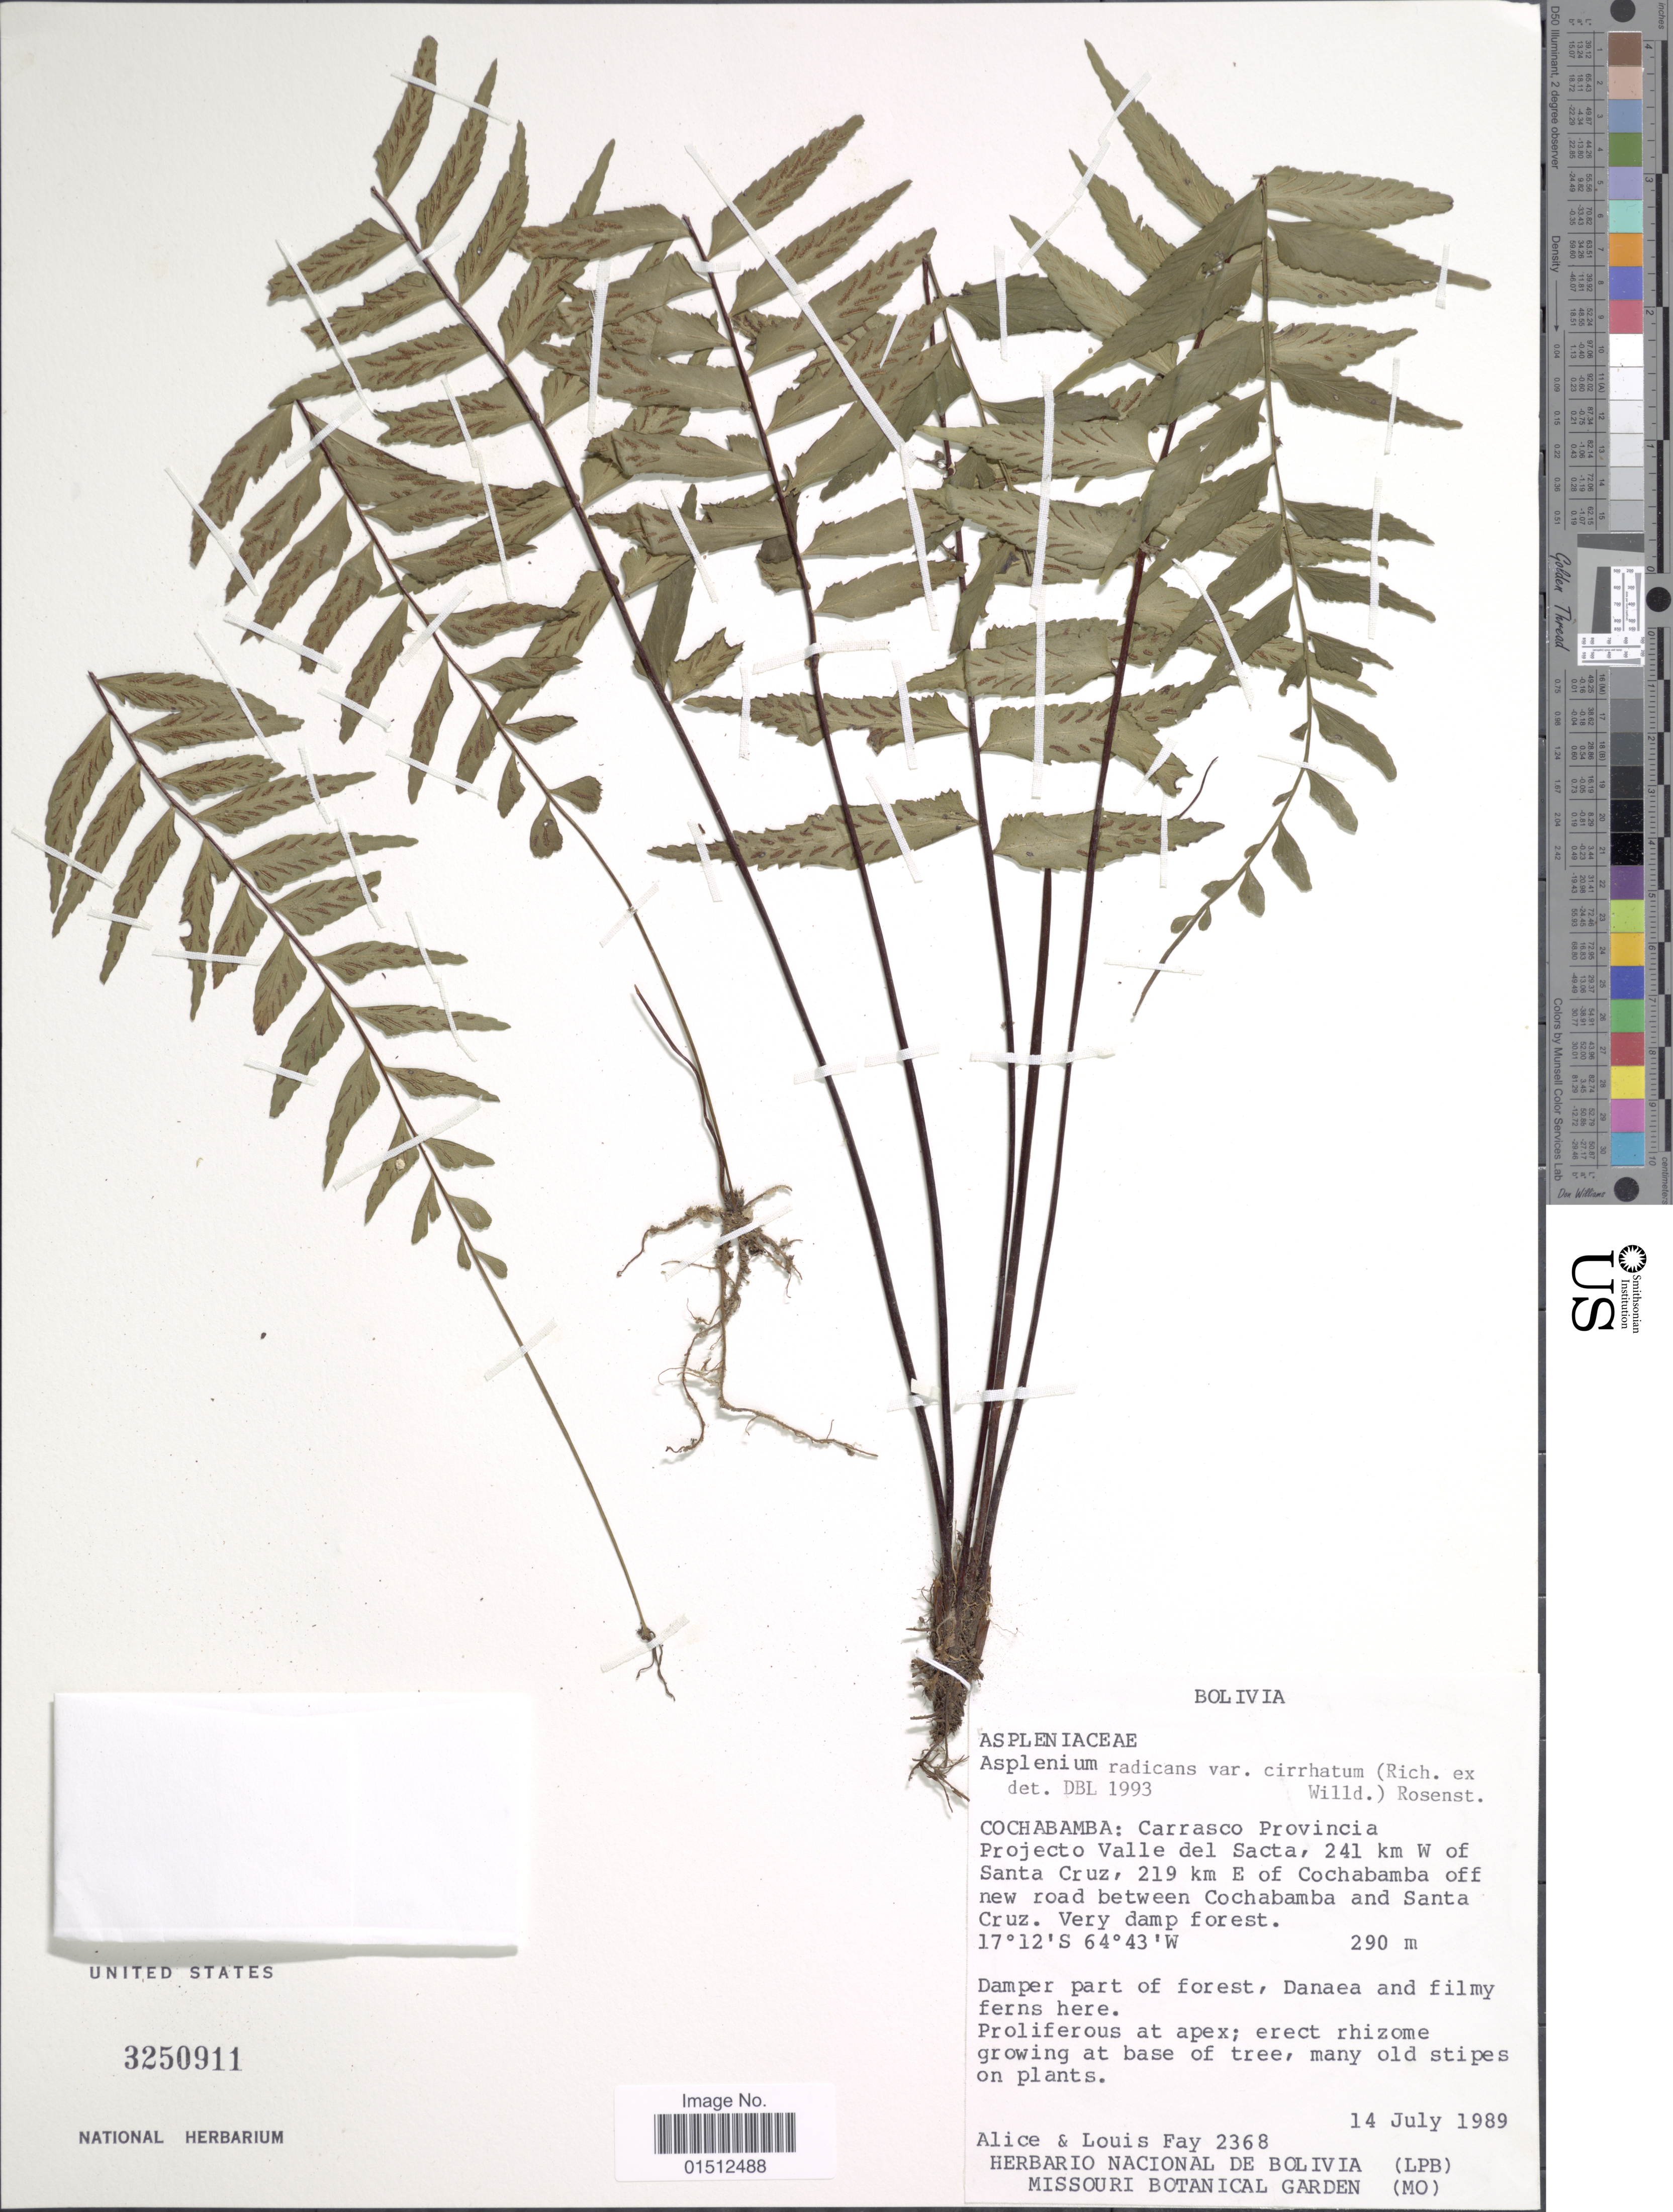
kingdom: Plantae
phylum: Tracheophyta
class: Polypodiopsida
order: Polypodiales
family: Aspleniaceae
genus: Asplenium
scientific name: Asplenium radicans var. cirrhatum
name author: (Rich. ex Willd.) Rosenst.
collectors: A. Fay & L. Fay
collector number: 2368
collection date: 1989-07-14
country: Bolivia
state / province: Cochabamba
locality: Bolivia, Cochabamba: Carrasco Provincia Projecto Valle del Sacta, 241 km W of Santa Cruz, 219 km E of Cochabamba off new road between Cochabamba and Santa Cruz.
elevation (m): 290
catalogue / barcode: US 3250911